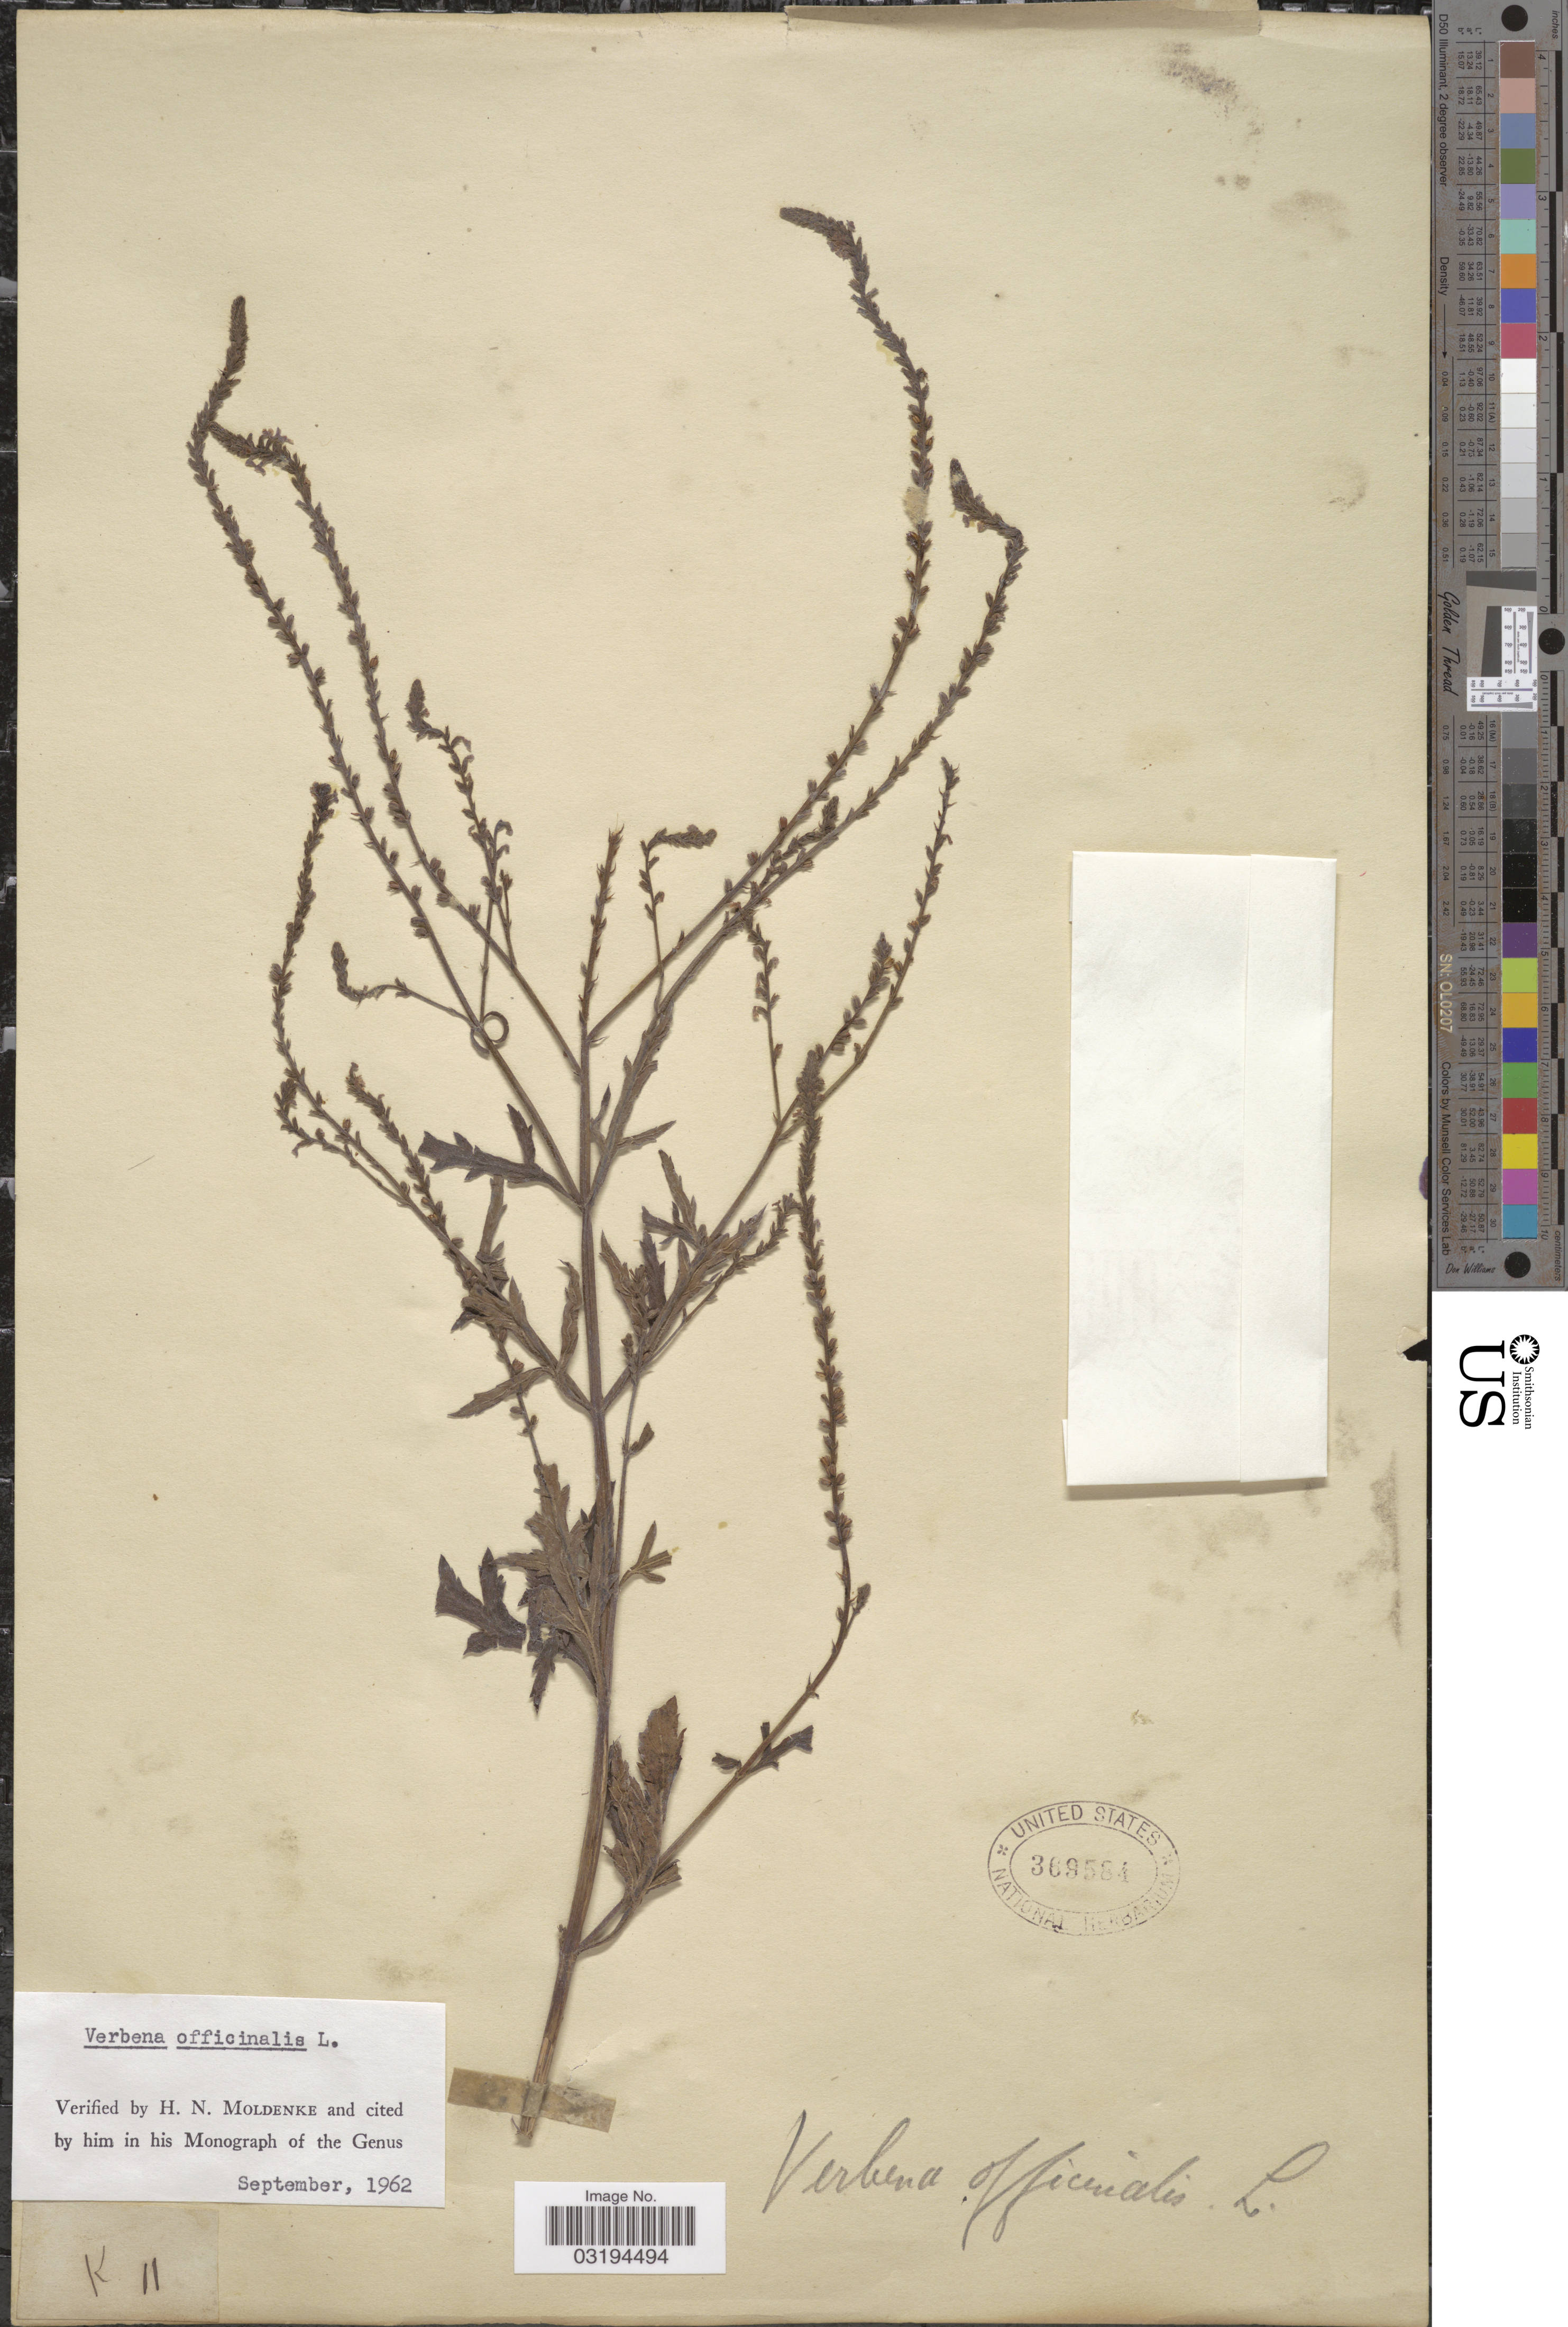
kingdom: Plantae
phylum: Tracheophyta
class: Magnoliopsida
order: Lamiales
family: Verbenaceae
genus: Verbena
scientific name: Verbena officinalis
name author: L.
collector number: K11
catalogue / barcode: US 369584